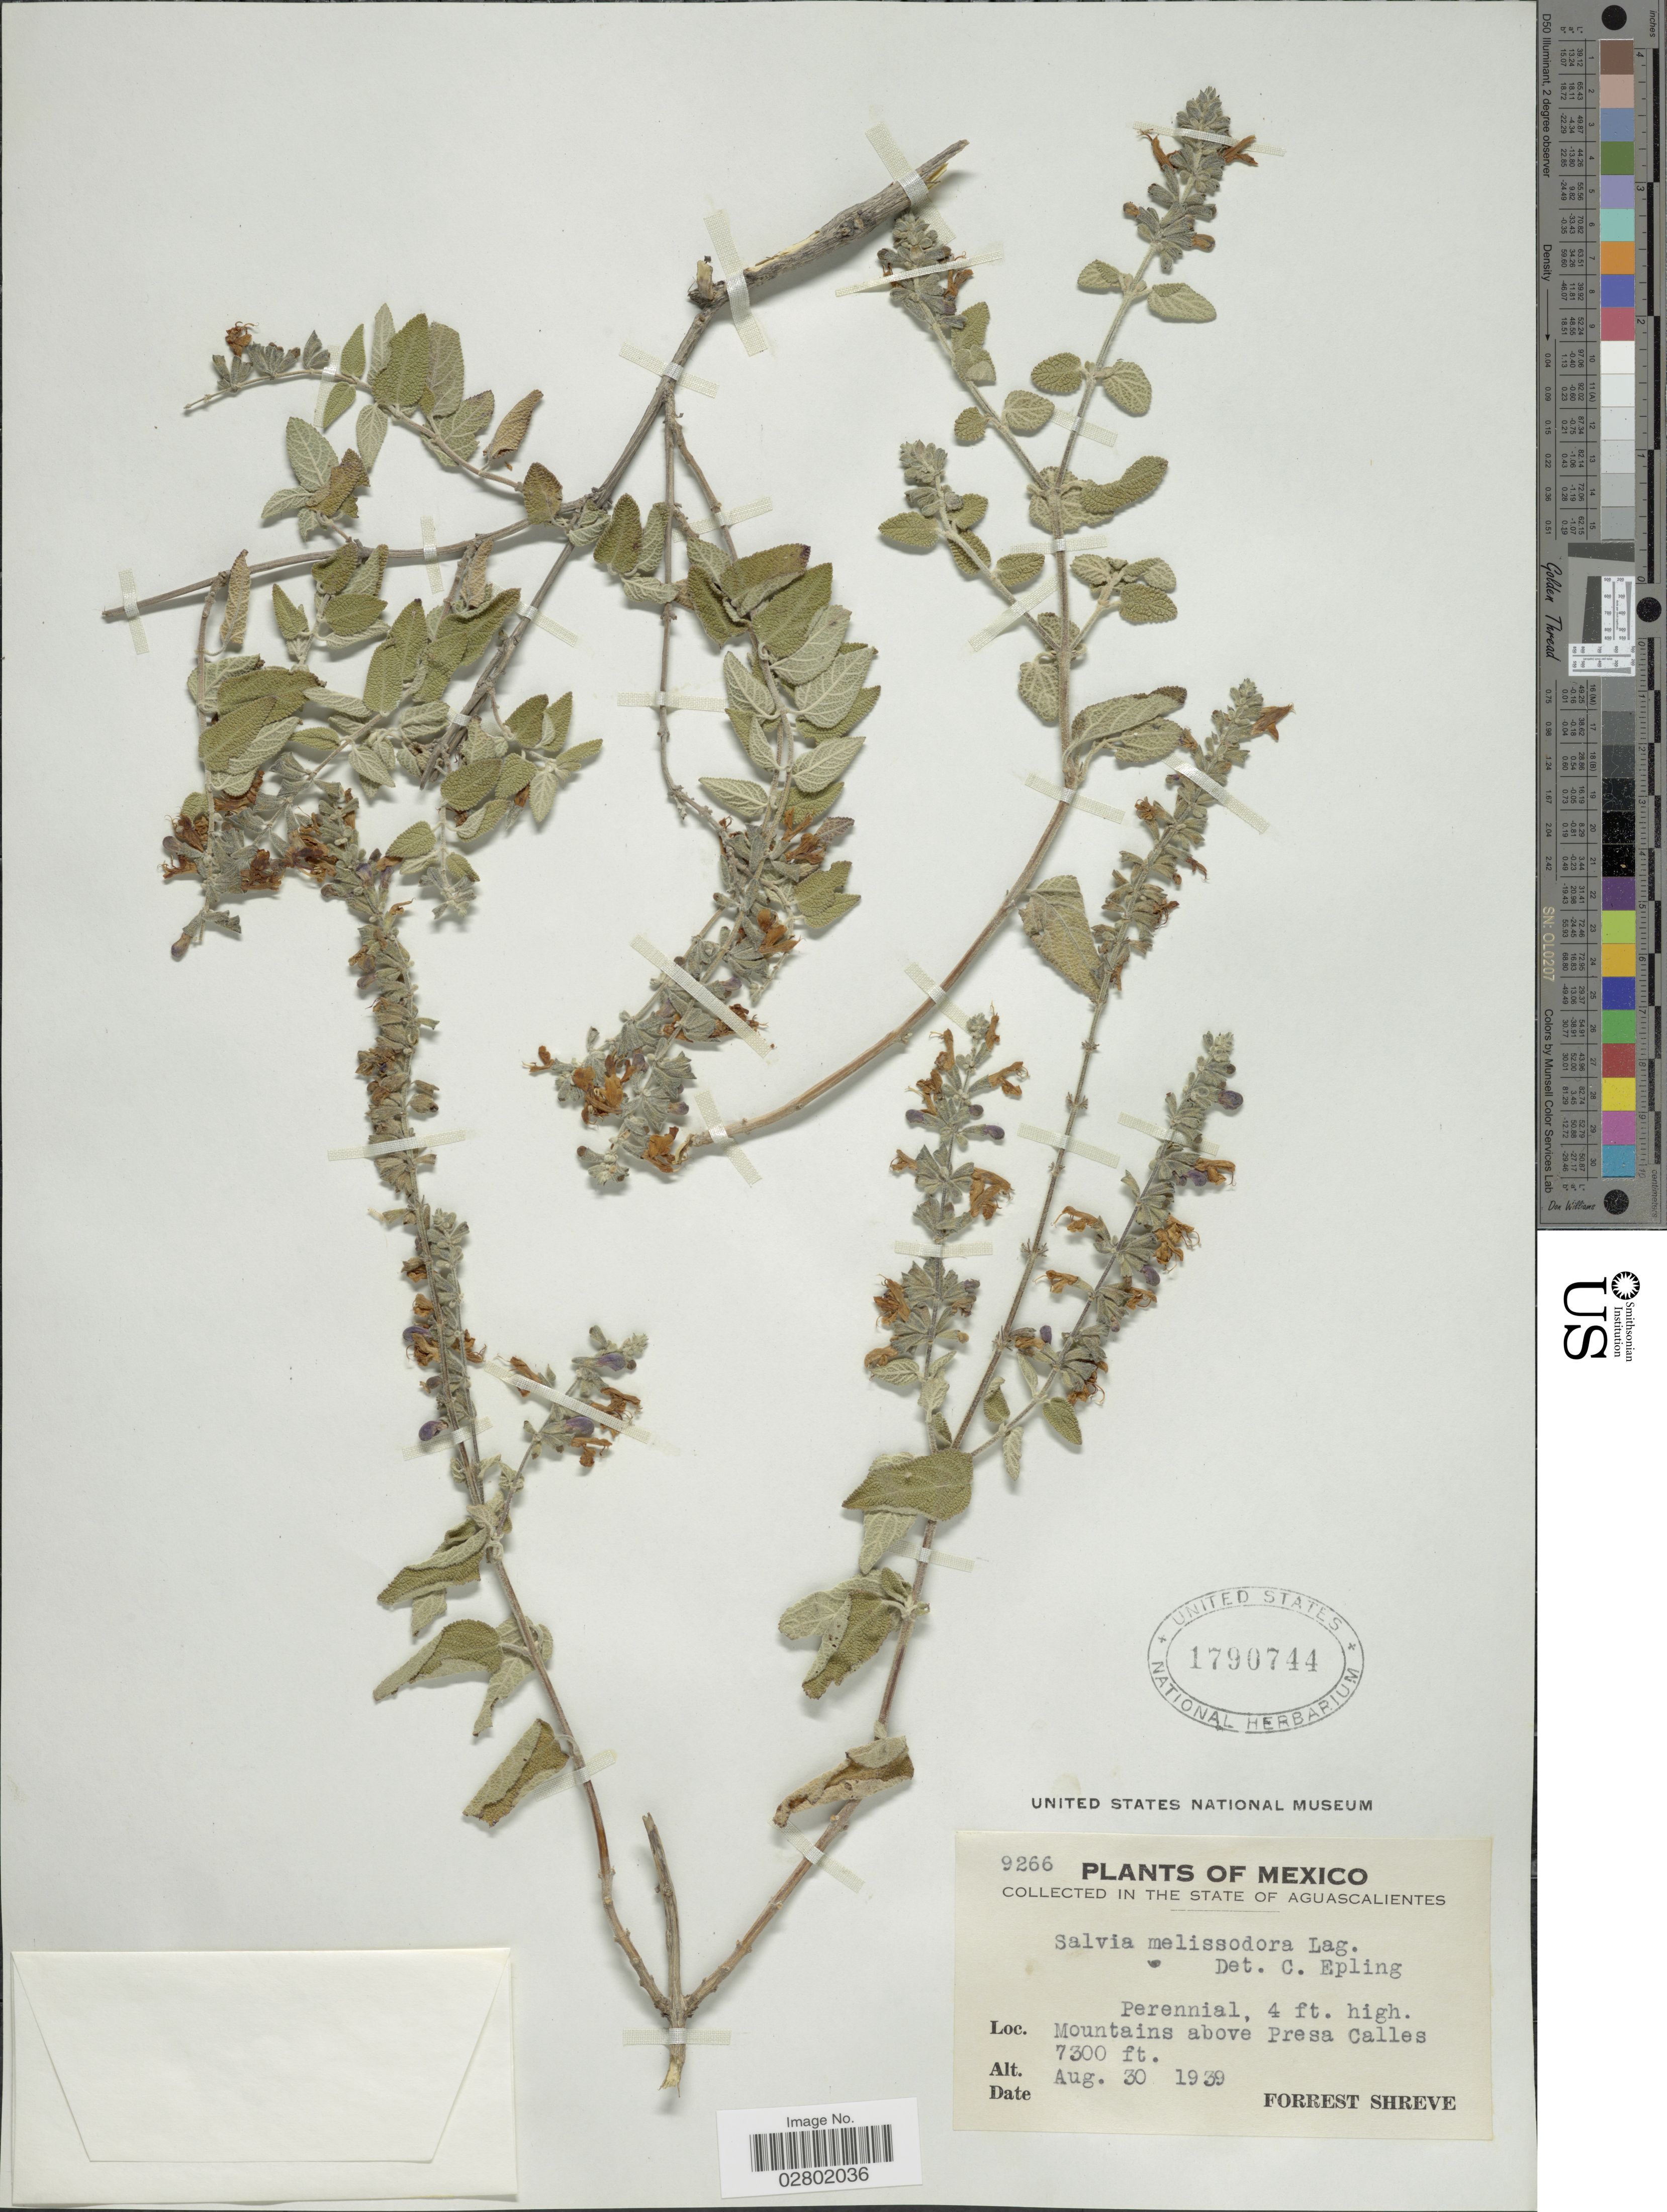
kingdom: Plantae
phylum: Tracheophyta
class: Magnoliopsida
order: Lamiales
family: Lamiaceae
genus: Salvia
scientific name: Salvia melissodora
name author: Lag.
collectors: F. Shreve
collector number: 9266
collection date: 1939-08-30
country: Mexico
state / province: Aguascalientes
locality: Mountains above Presa Calles.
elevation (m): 2225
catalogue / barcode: US 1790744